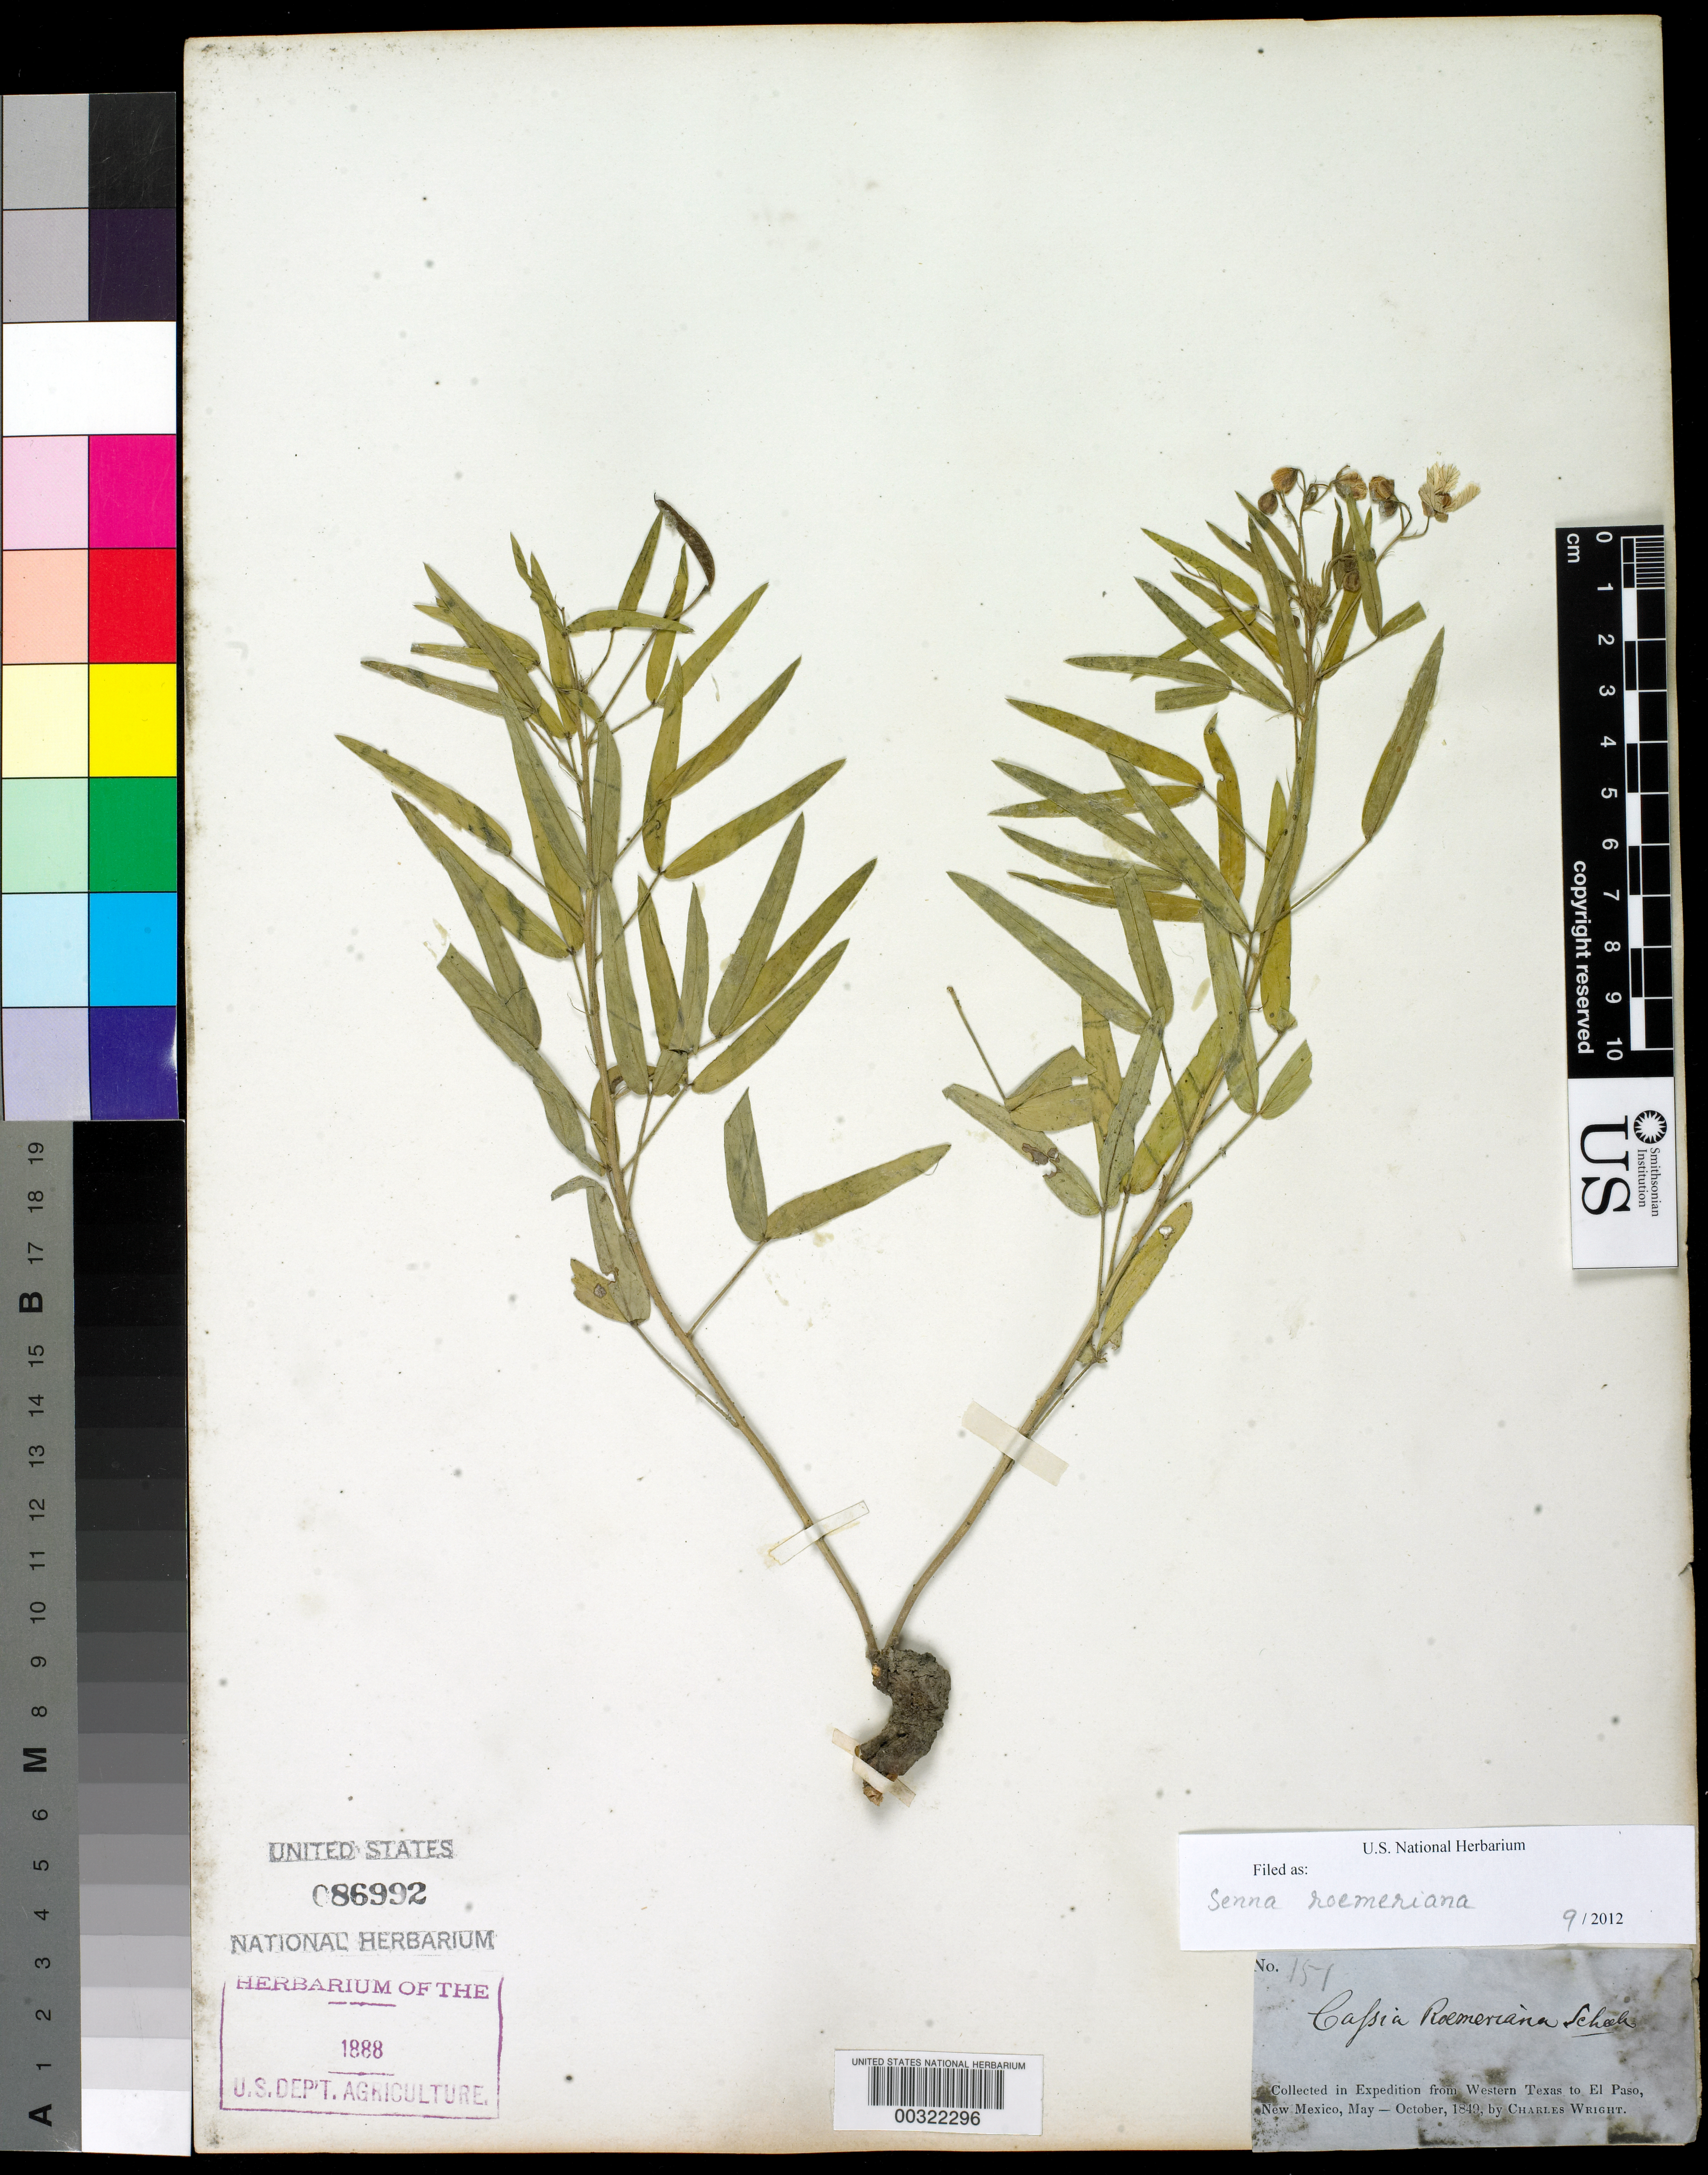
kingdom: Plantae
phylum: Tracheophyta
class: Magnoliopsida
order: Fabales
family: Fabaceae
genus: Senna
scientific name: Senna roemeriana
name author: (Scheele) H.S. Irwin & Barneby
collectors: C. Wright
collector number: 151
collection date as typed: May 1849 to -- Oct 1849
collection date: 1849-05/1849-10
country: United States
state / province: New Mexico / Texas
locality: Western Texas to El Paso, New Mexico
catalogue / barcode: US 86992